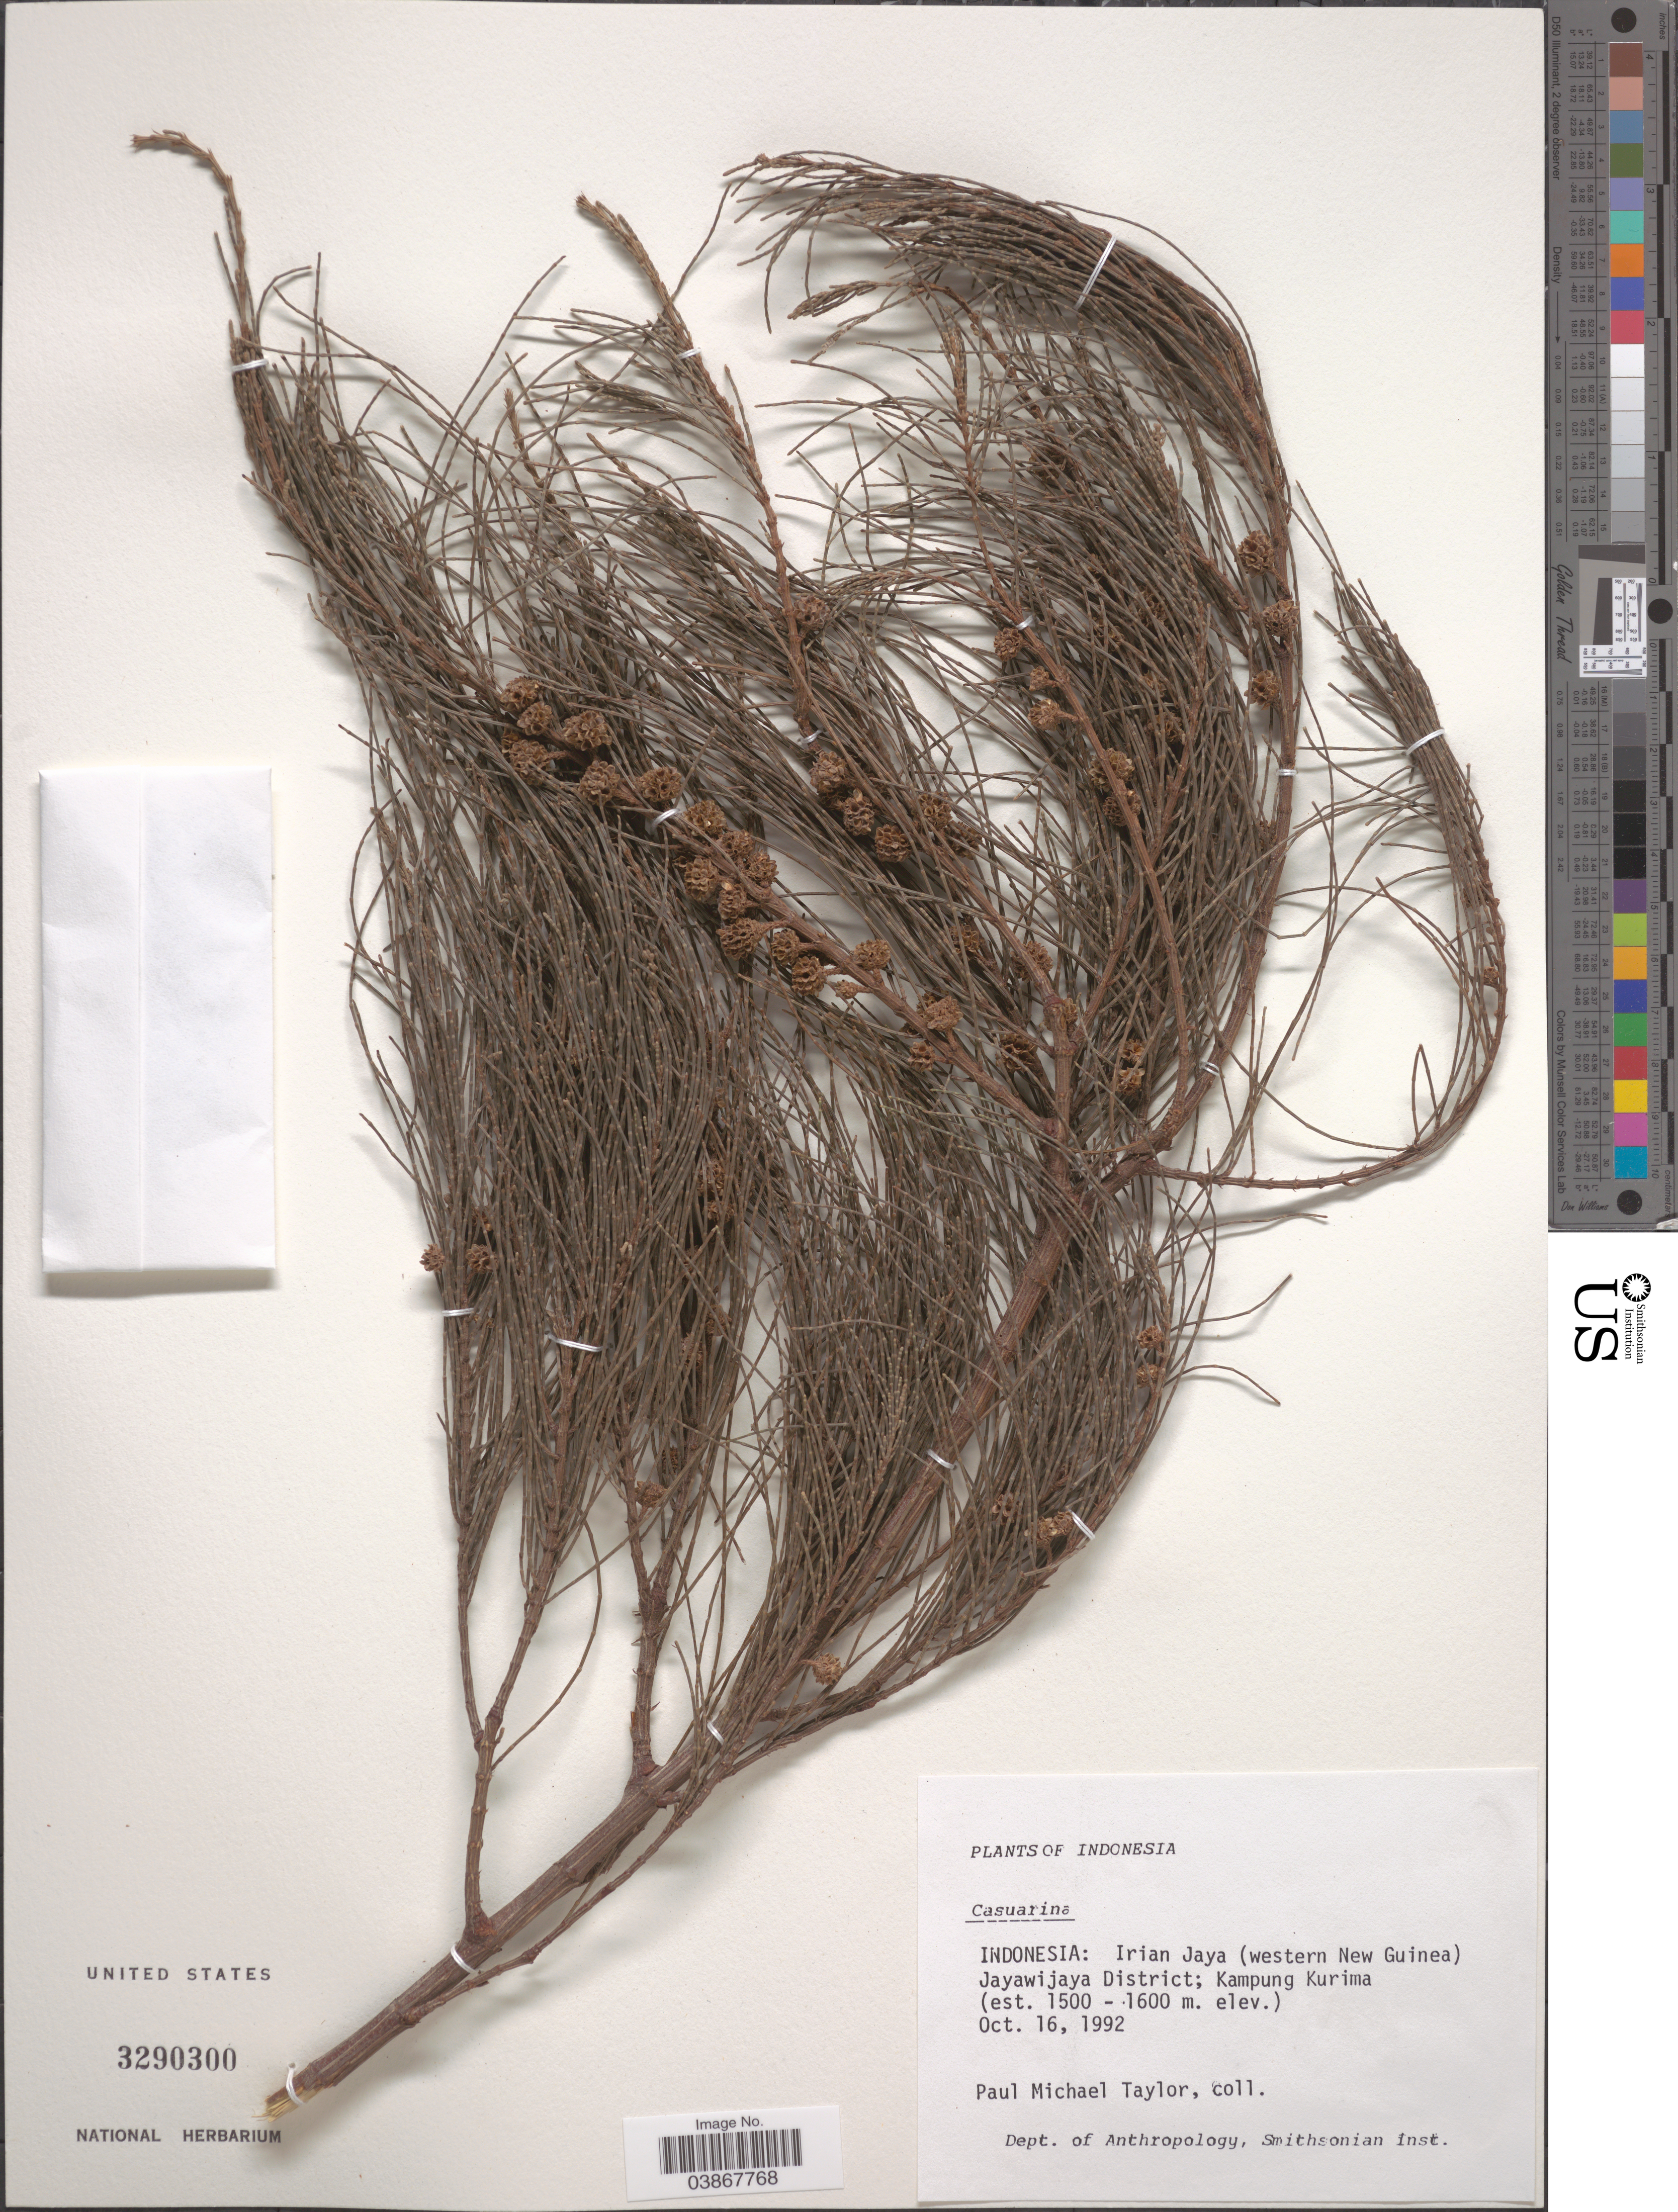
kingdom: Plantae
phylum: Tracheophyta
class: Magnoliopsida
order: Fagales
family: Casuarinaceae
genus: Casuarina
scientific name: Casuarina sp.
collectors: P. M. Taylor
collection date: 1992-10-16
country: Indonesia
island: New Guinea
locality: Irian Jaya (western New Guinea) Jayawijaya District; Kampung Kurima.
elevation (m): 1500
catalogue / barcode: US 3290300